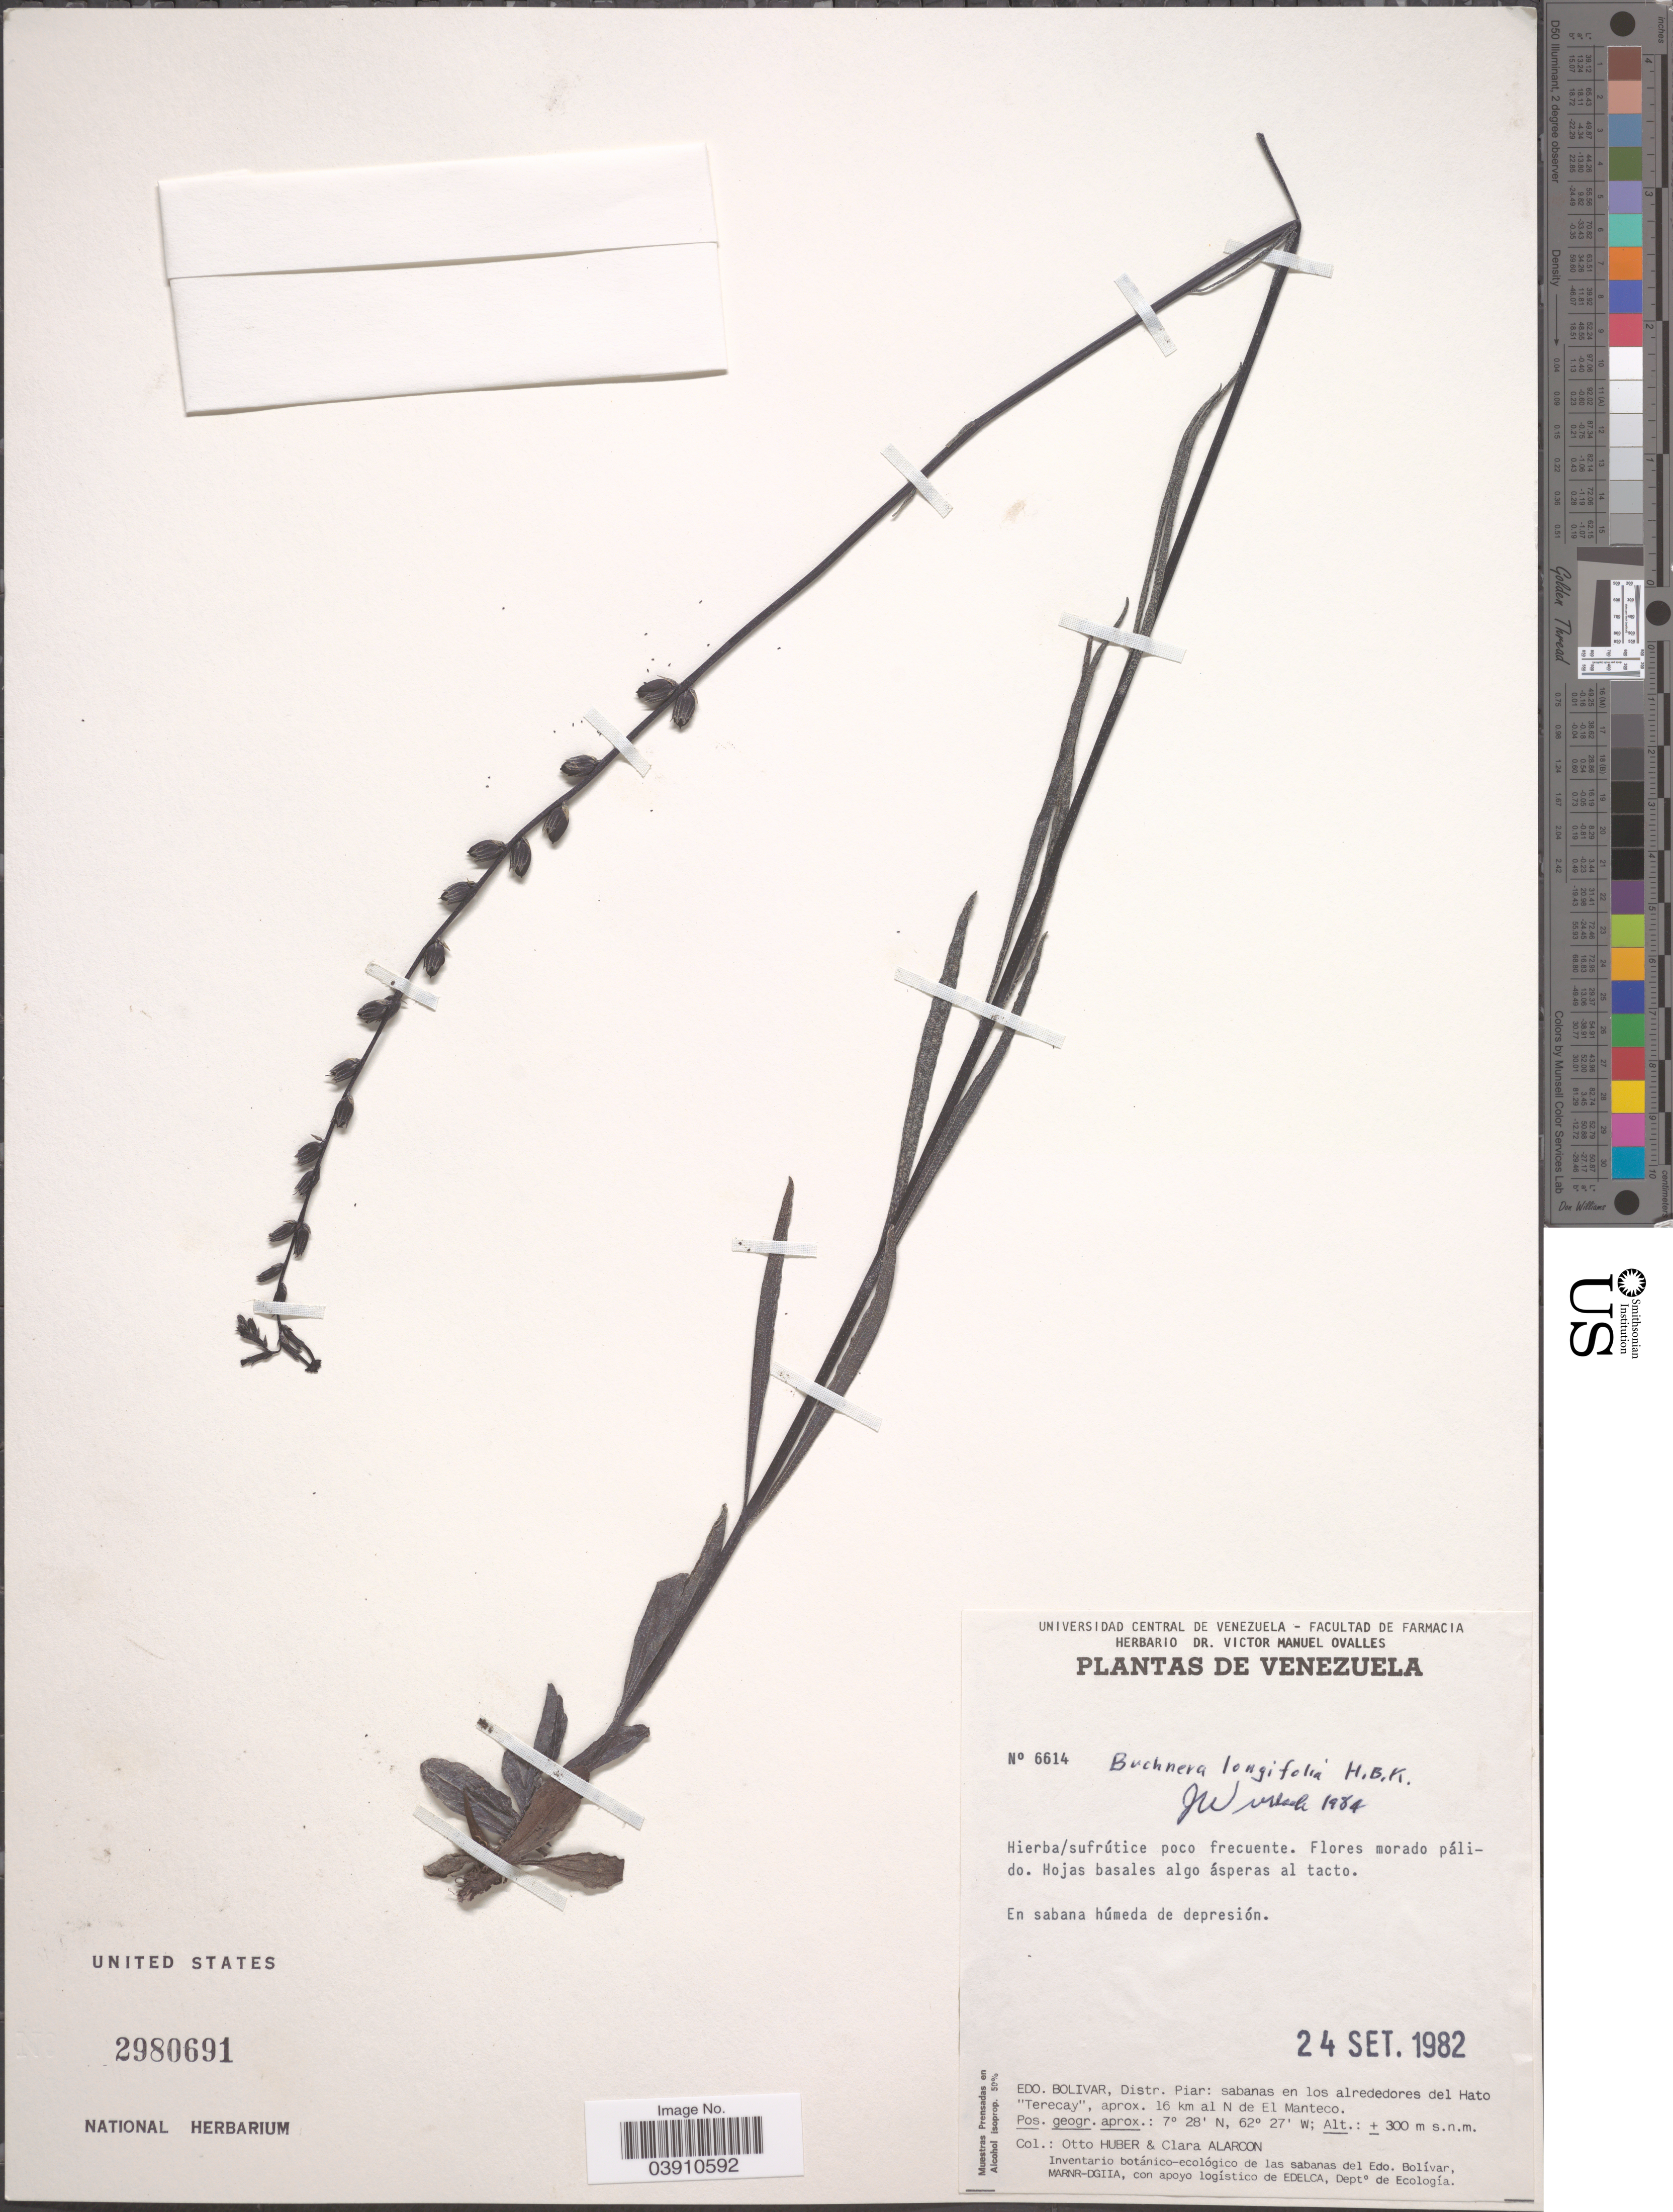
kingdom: Plantae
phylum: Tracheophyta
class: Magnoliopsida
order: Lamiales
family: Orobanchaceae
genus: Buchnera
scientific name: Buchnera longifolia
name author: Kunth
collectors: O. Huber & C. Alarcon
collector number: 6614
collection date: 1982-09-24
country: Venezuela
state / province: Bolivar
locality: Distr. Piar: sabanas en los alrededores del Hato "Terecay", aprox. 16 km al N de El Manteco.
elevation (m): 300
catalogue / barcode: US 2980691